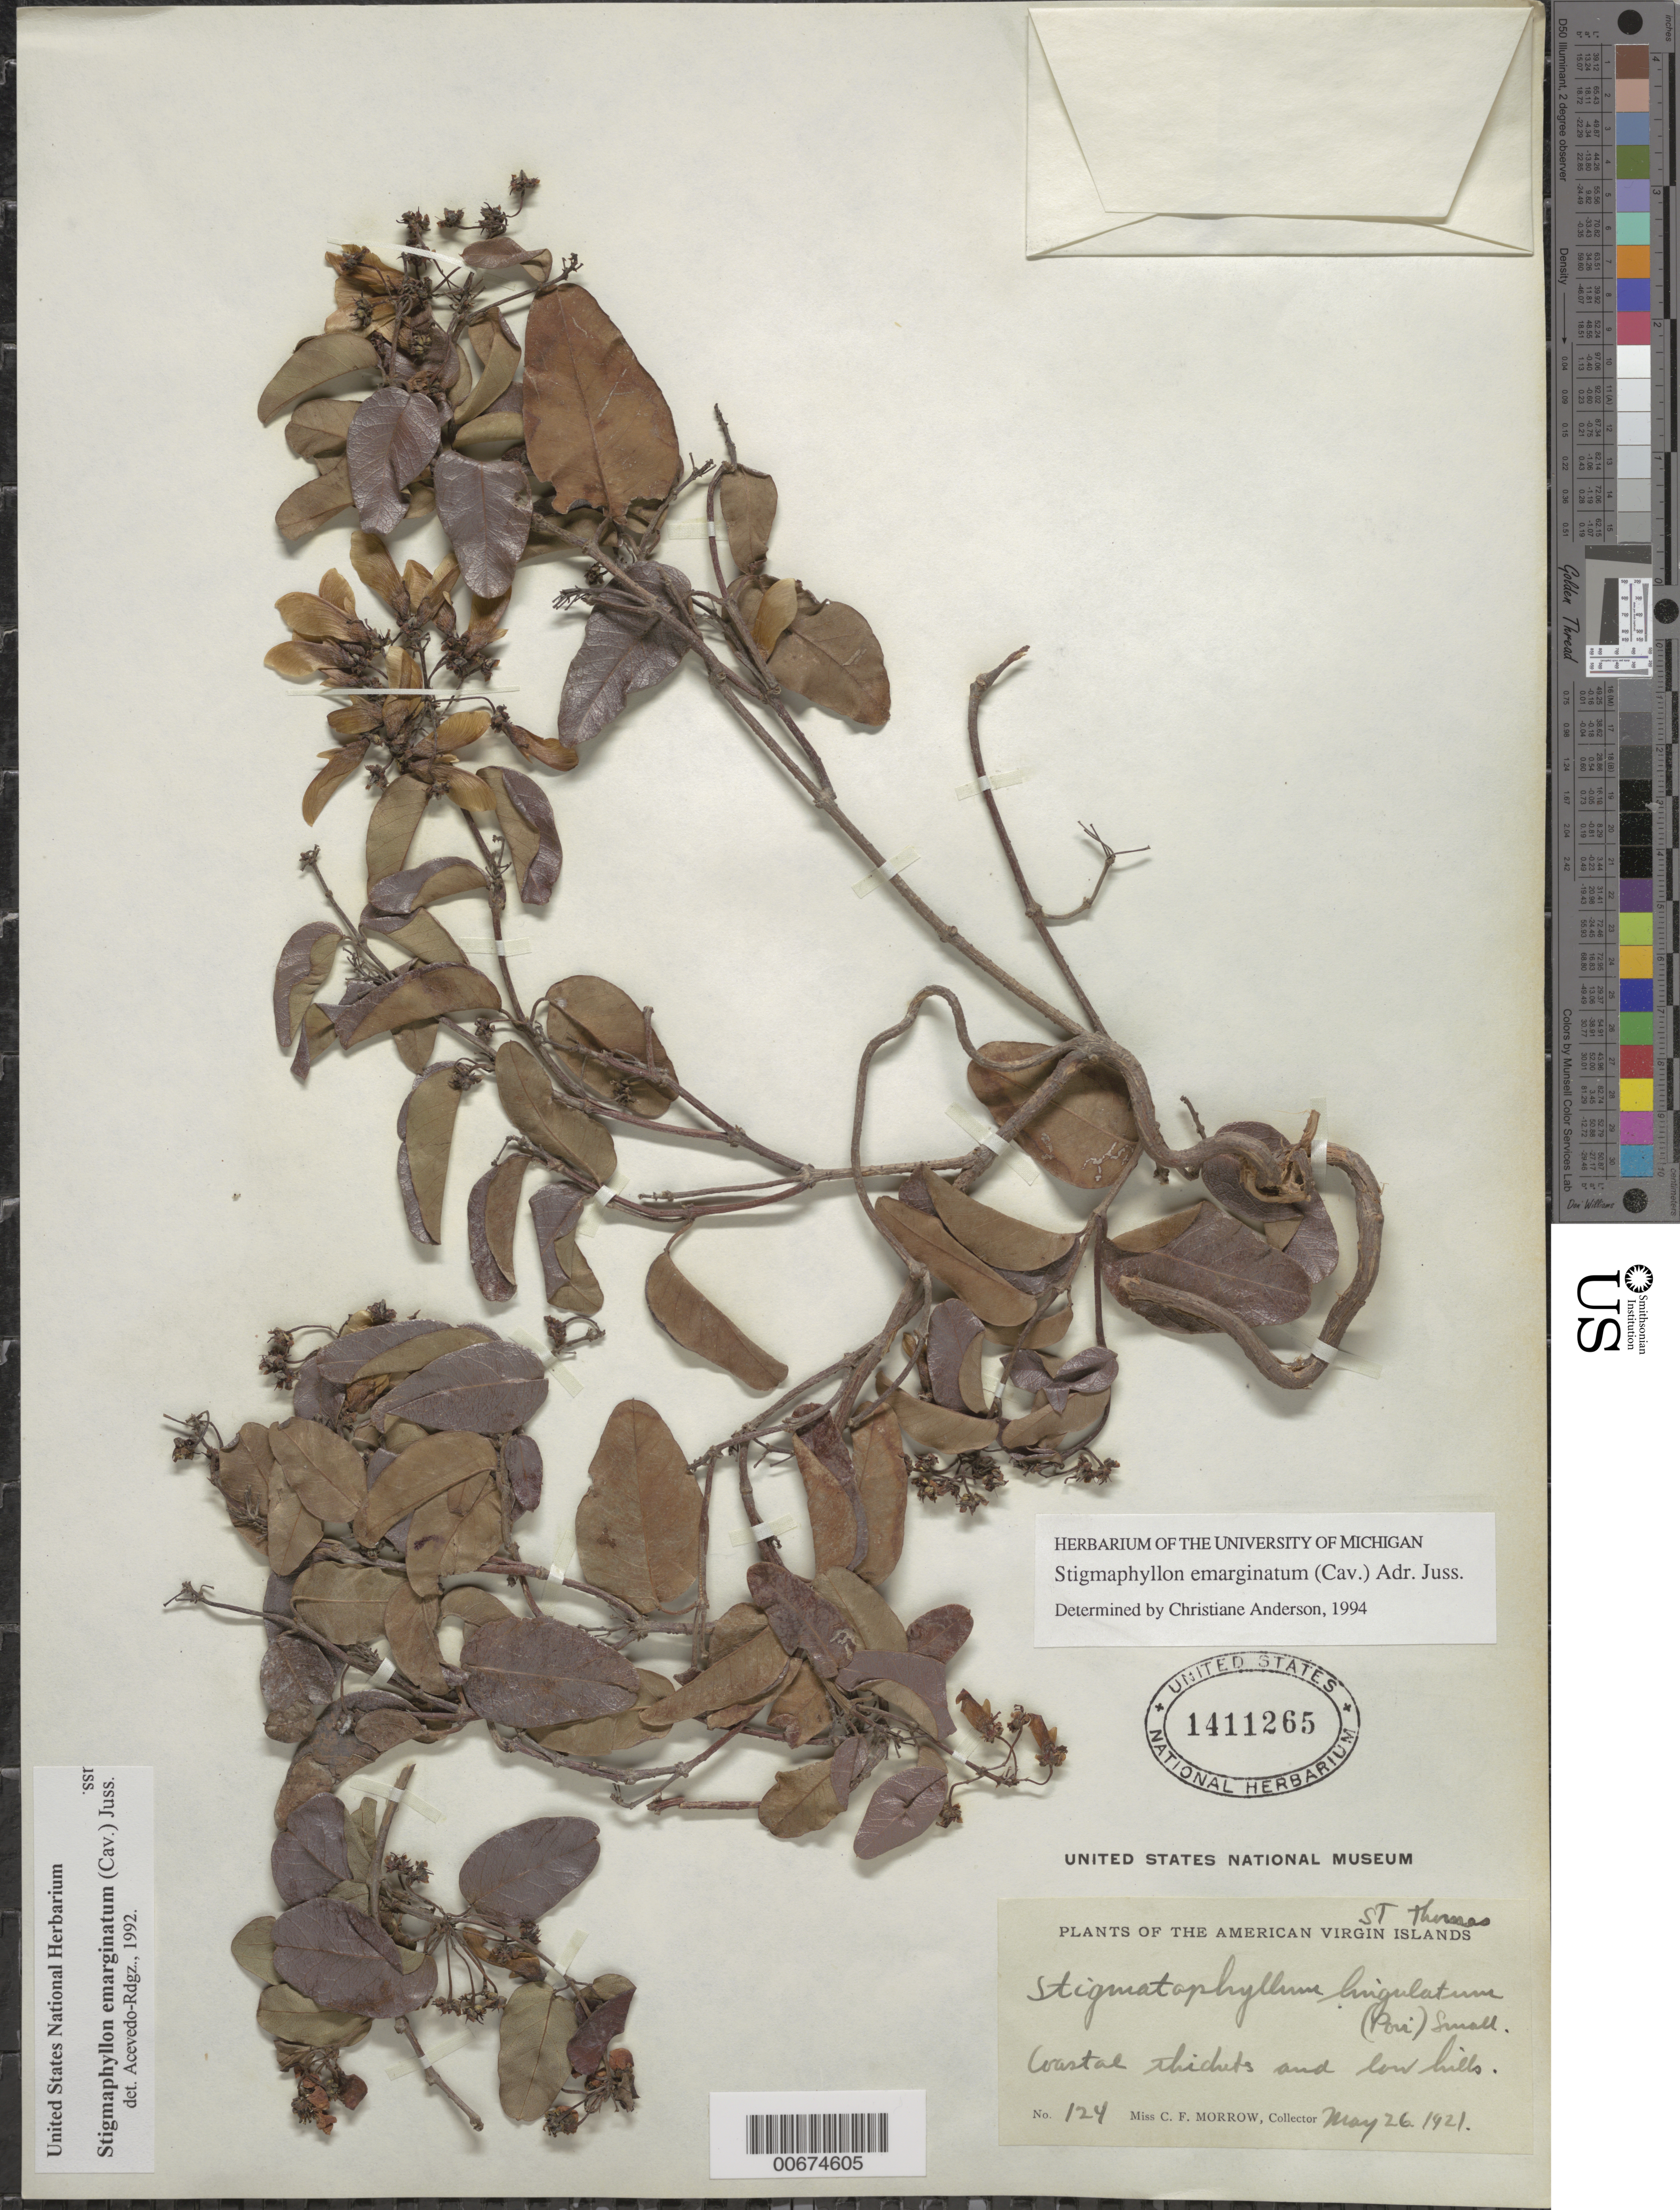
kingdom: Plantae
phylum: Tracheophyta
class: Magnoliopsida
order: Malpighiales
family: Malpighiaceae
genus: Stigmaphyllon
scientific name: Stigmaphyllon emarginatum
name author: (Cav.) A. Juss.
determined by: Anderson, C.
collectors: C. Morrow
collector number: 124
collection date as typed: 26 May 1921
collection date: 1921-05-26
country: U.S. Virgin Islands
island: St. Thomas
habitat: coastal thickets and low hills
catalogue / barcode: US 1411265